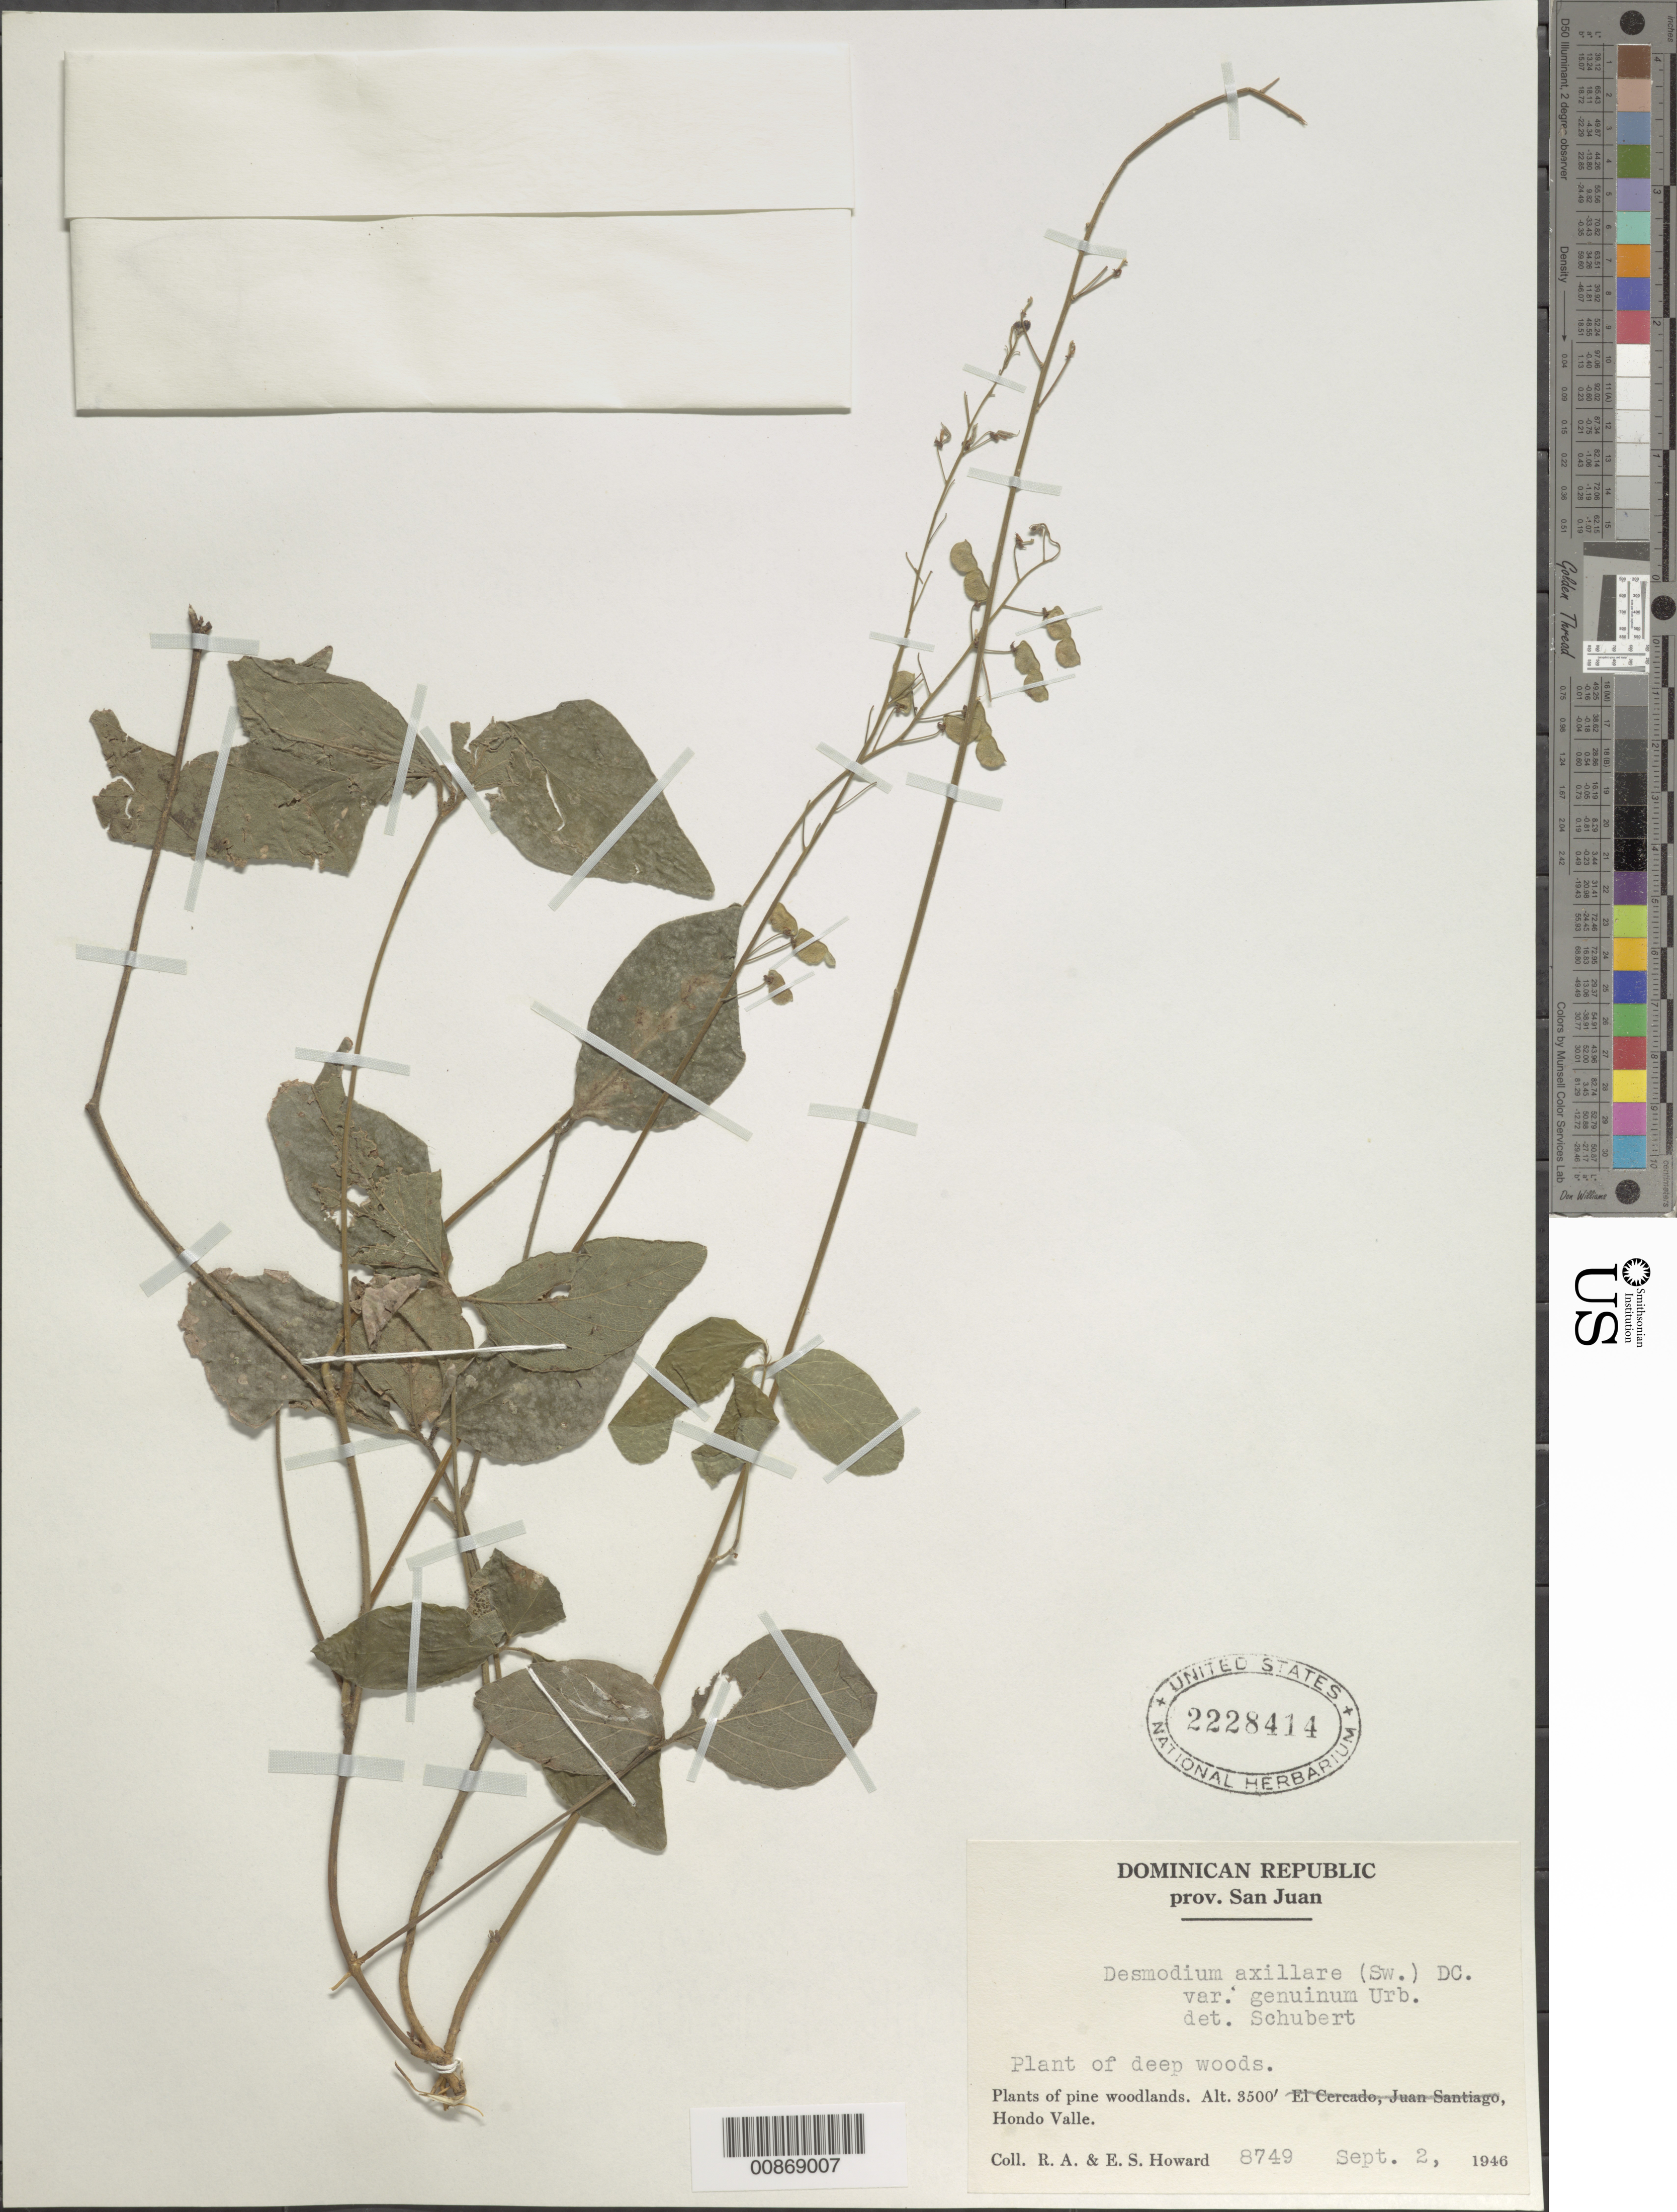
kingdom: Plantae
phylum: Tracheophyta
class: Magnoliopsida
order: Fabales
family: Fabaceae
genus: Desmodium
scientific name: Desmodium axillare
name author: (Sw.) DC.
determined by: Schubert, Bernice G.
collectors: R. A. Howard & E. S. Howard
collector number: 8749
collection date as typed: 02 Sep 1946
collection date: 1946-09-02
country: Dominican Republic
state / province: San Juan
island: Hispaniola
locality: Hondo Valle.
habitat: Plant of deep woods. Plants of pine woodlands.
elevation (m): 1067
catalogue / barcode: US 2228414